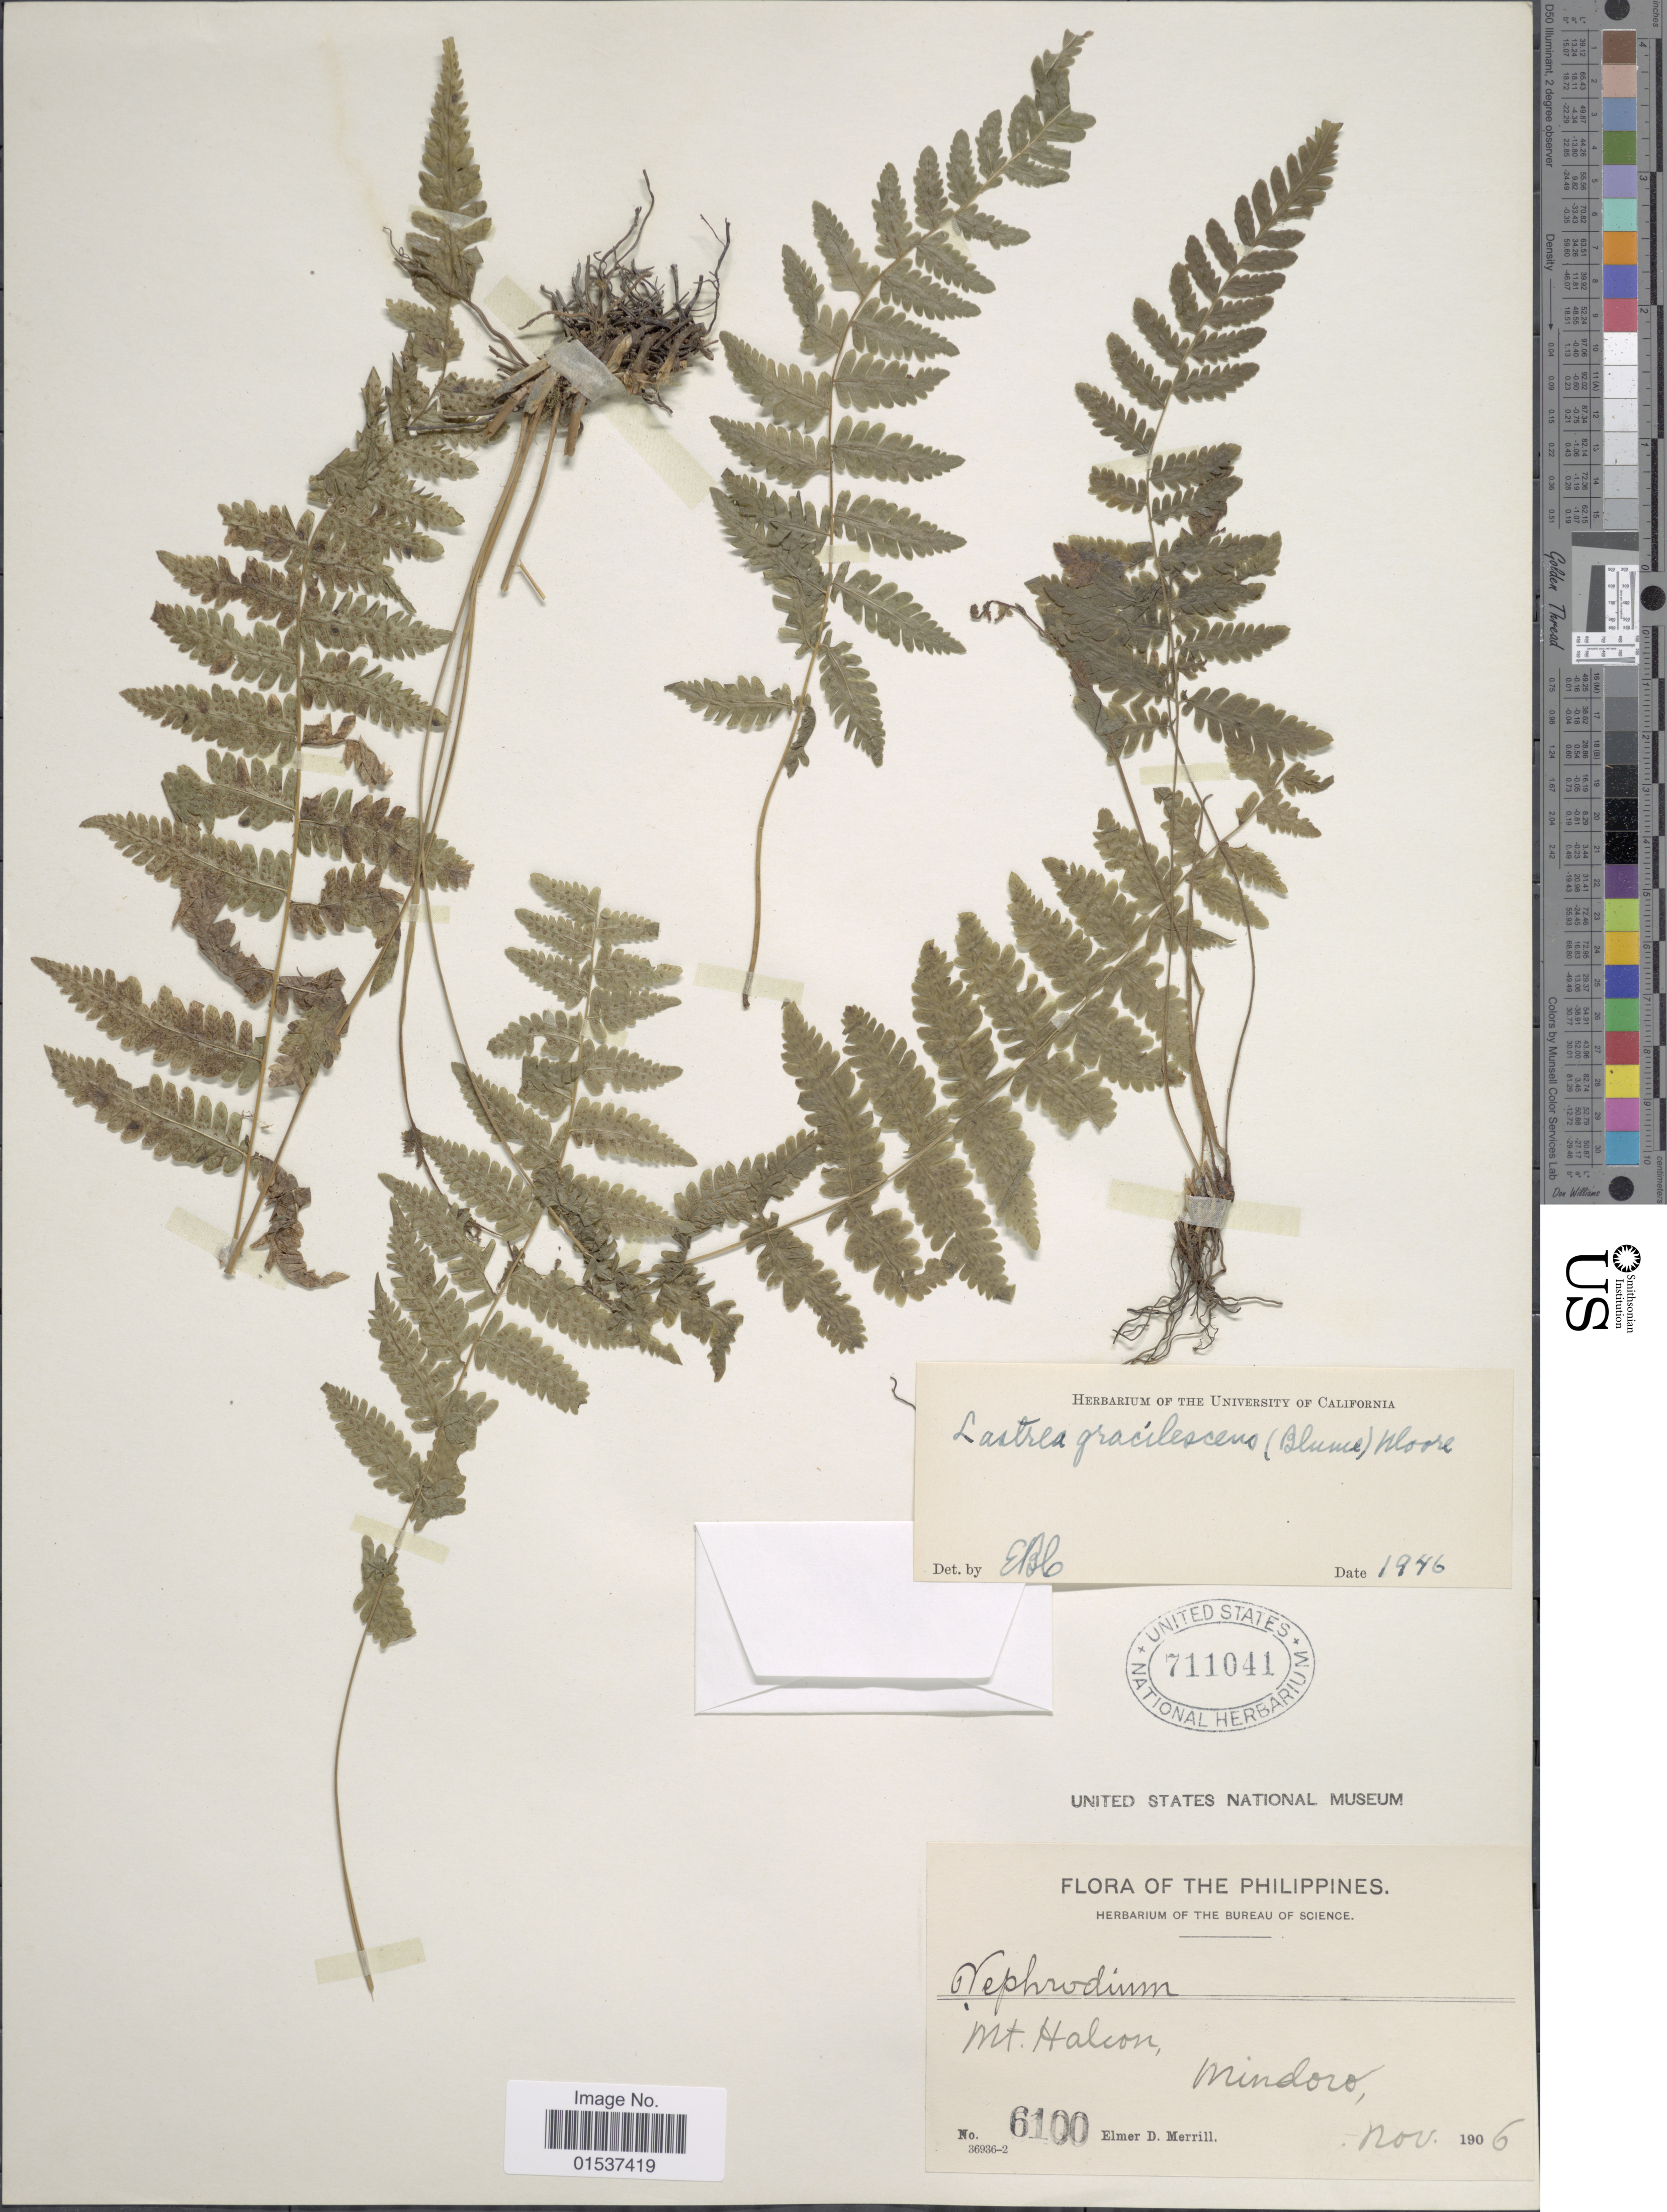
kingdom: Plantae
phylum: Tracheophyta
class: Polypodiopsida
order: Polypodiales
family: Thelypteridaceae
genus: Metathelypteris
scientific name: Metathelypteris gracilescens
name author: (Blume) Ching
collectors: E. D. Merrill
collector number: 6100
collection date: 1906-11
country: Philippines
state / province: Mimaropa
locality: Mt. Halcon, Mindoro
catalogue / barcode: US 711041